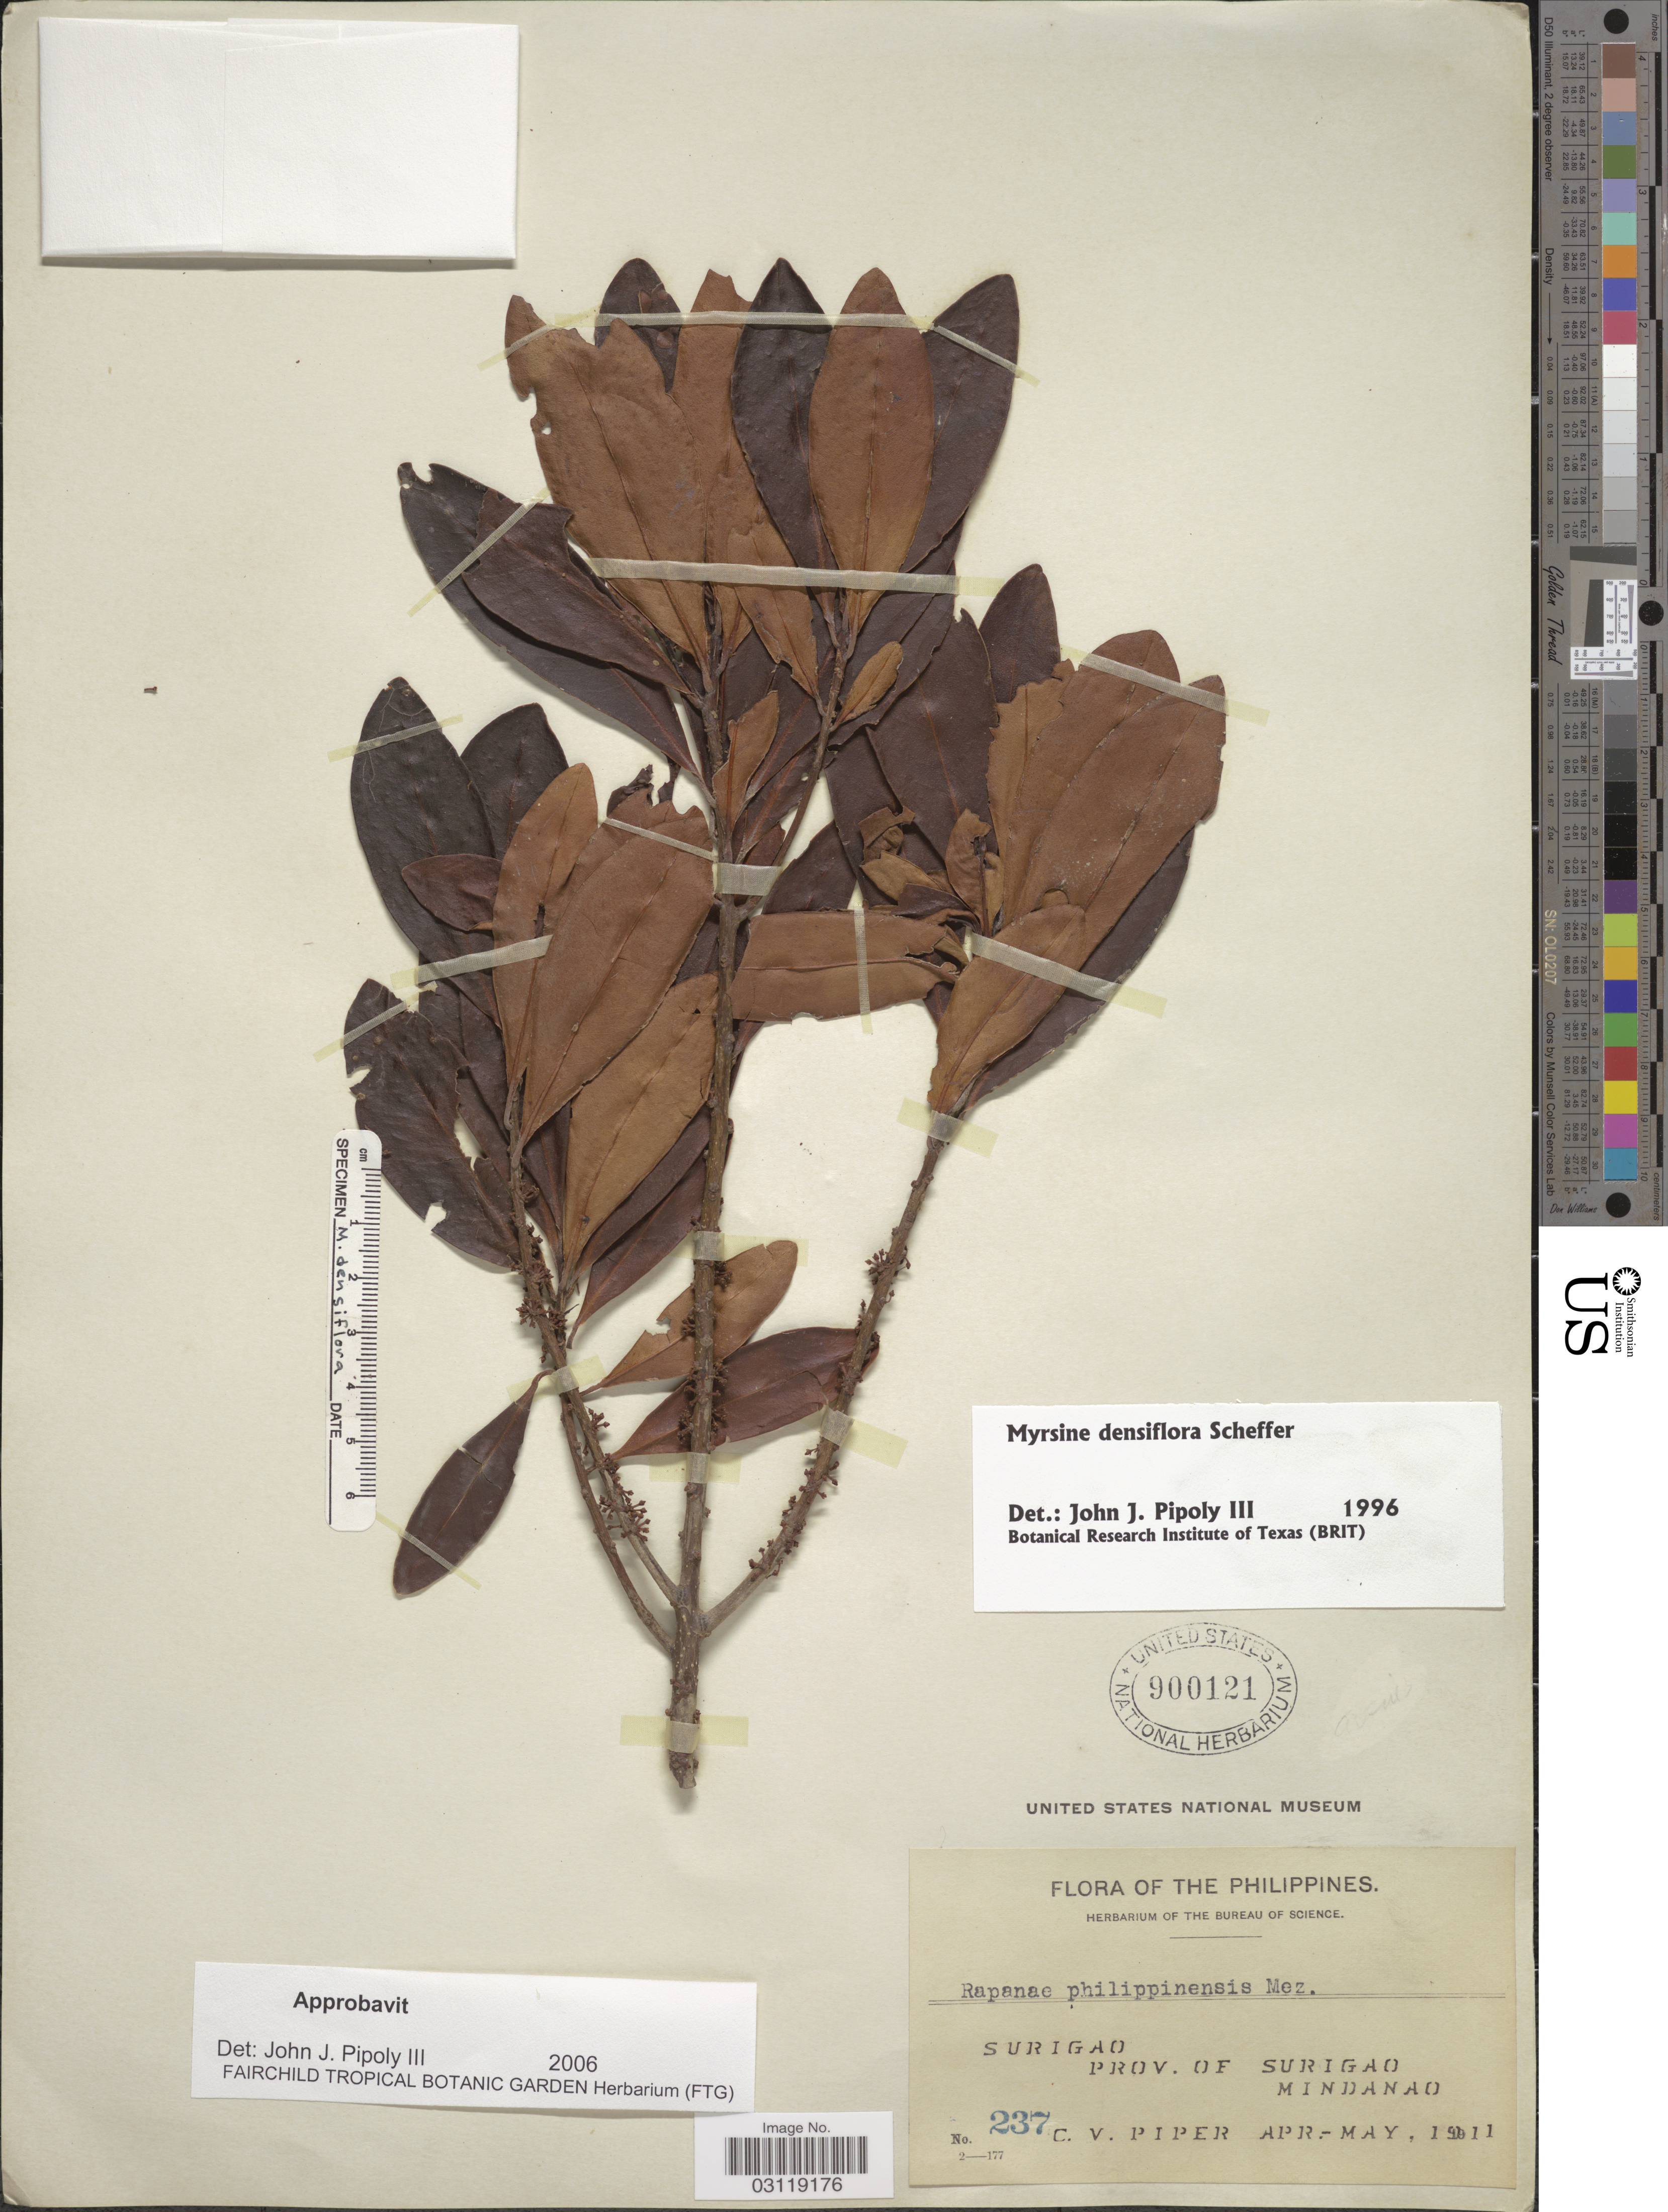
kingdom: Plantae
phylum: Tracheophyta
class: Magnoliopsida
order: Ericales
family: Primulaceae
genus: Rapanea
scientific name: Rapanea densiflora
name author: (Scheff.) Mez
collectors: C. V. Piper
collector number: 237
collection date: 1911-04/1911-05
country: Philippines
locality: Surigao, Prov. of Surigao, Mindanao.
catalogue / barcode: US 900121